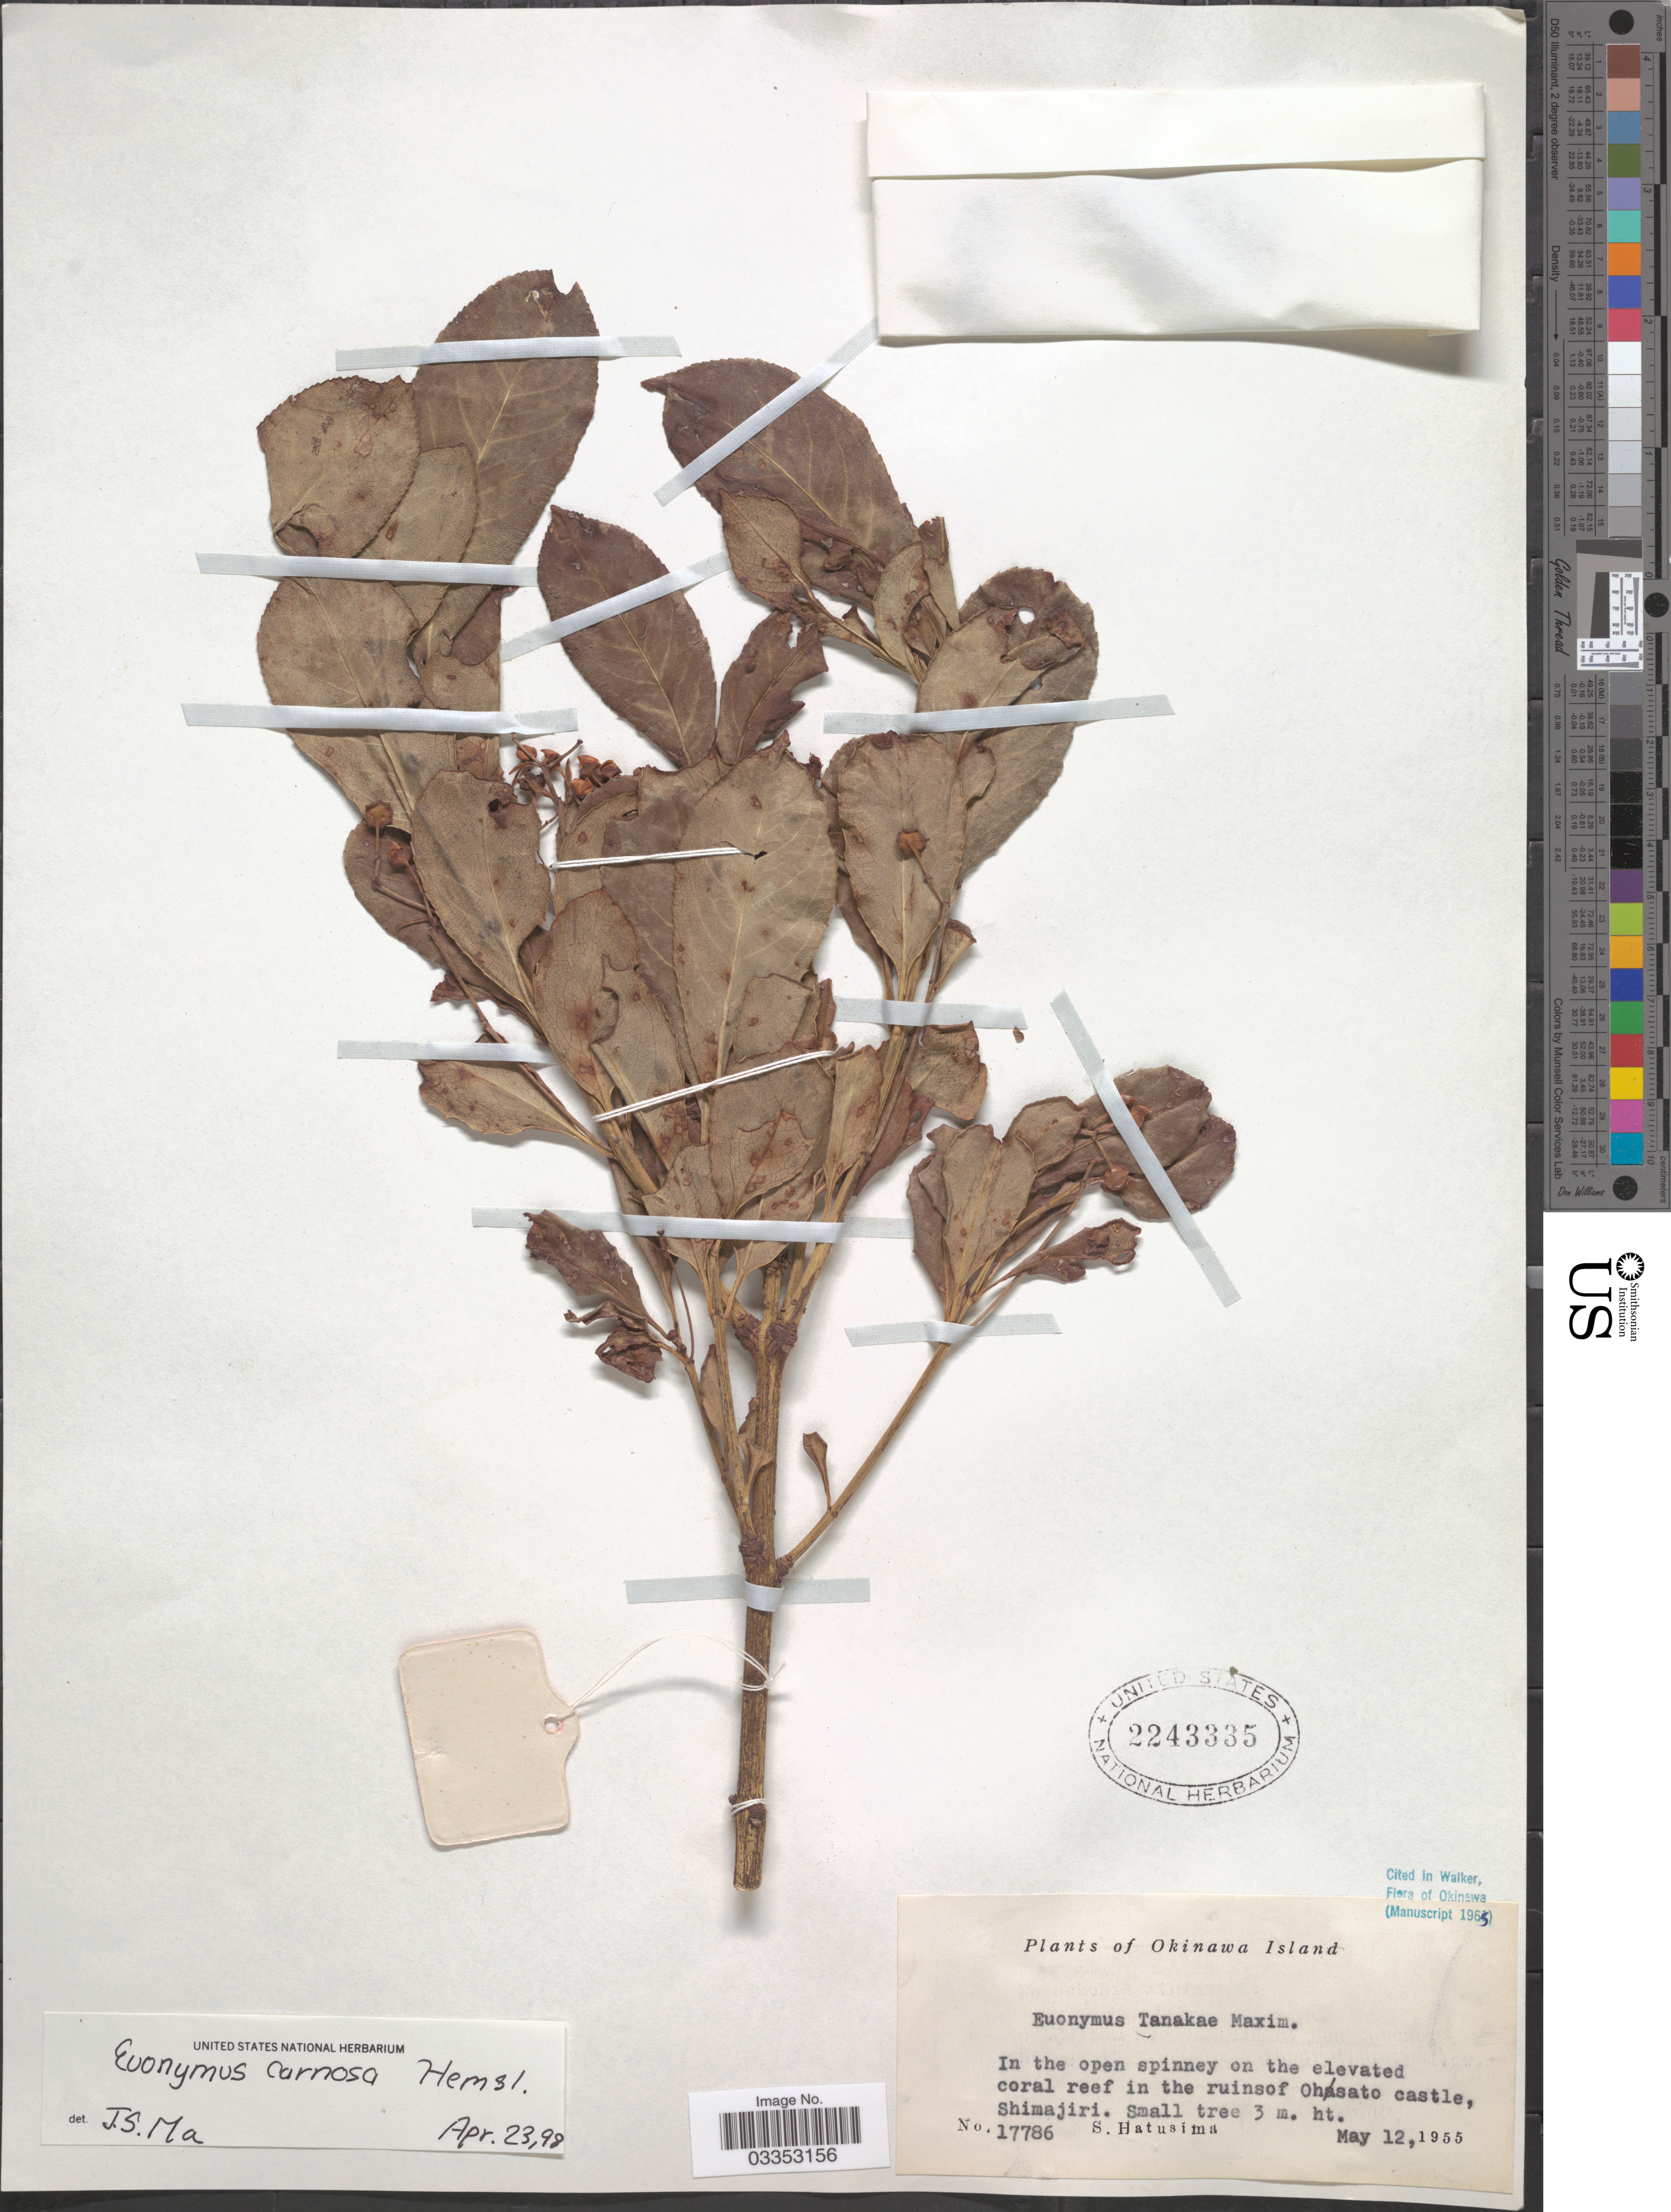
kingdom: Plantae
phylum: Tracheophyta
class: Magnoliopsida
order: Celastrales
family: Celastraceae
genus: Euonymus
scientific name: Euonymus carnosus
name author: Hemsl.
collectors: S. Hatusima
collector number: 17786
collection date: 1955-05-12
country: Japan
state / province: Okinawa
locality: Okinawa Island. On the elevated coral reef in the ruinsof Ohsato castle, Shimajiri.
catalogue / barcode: US 2243335